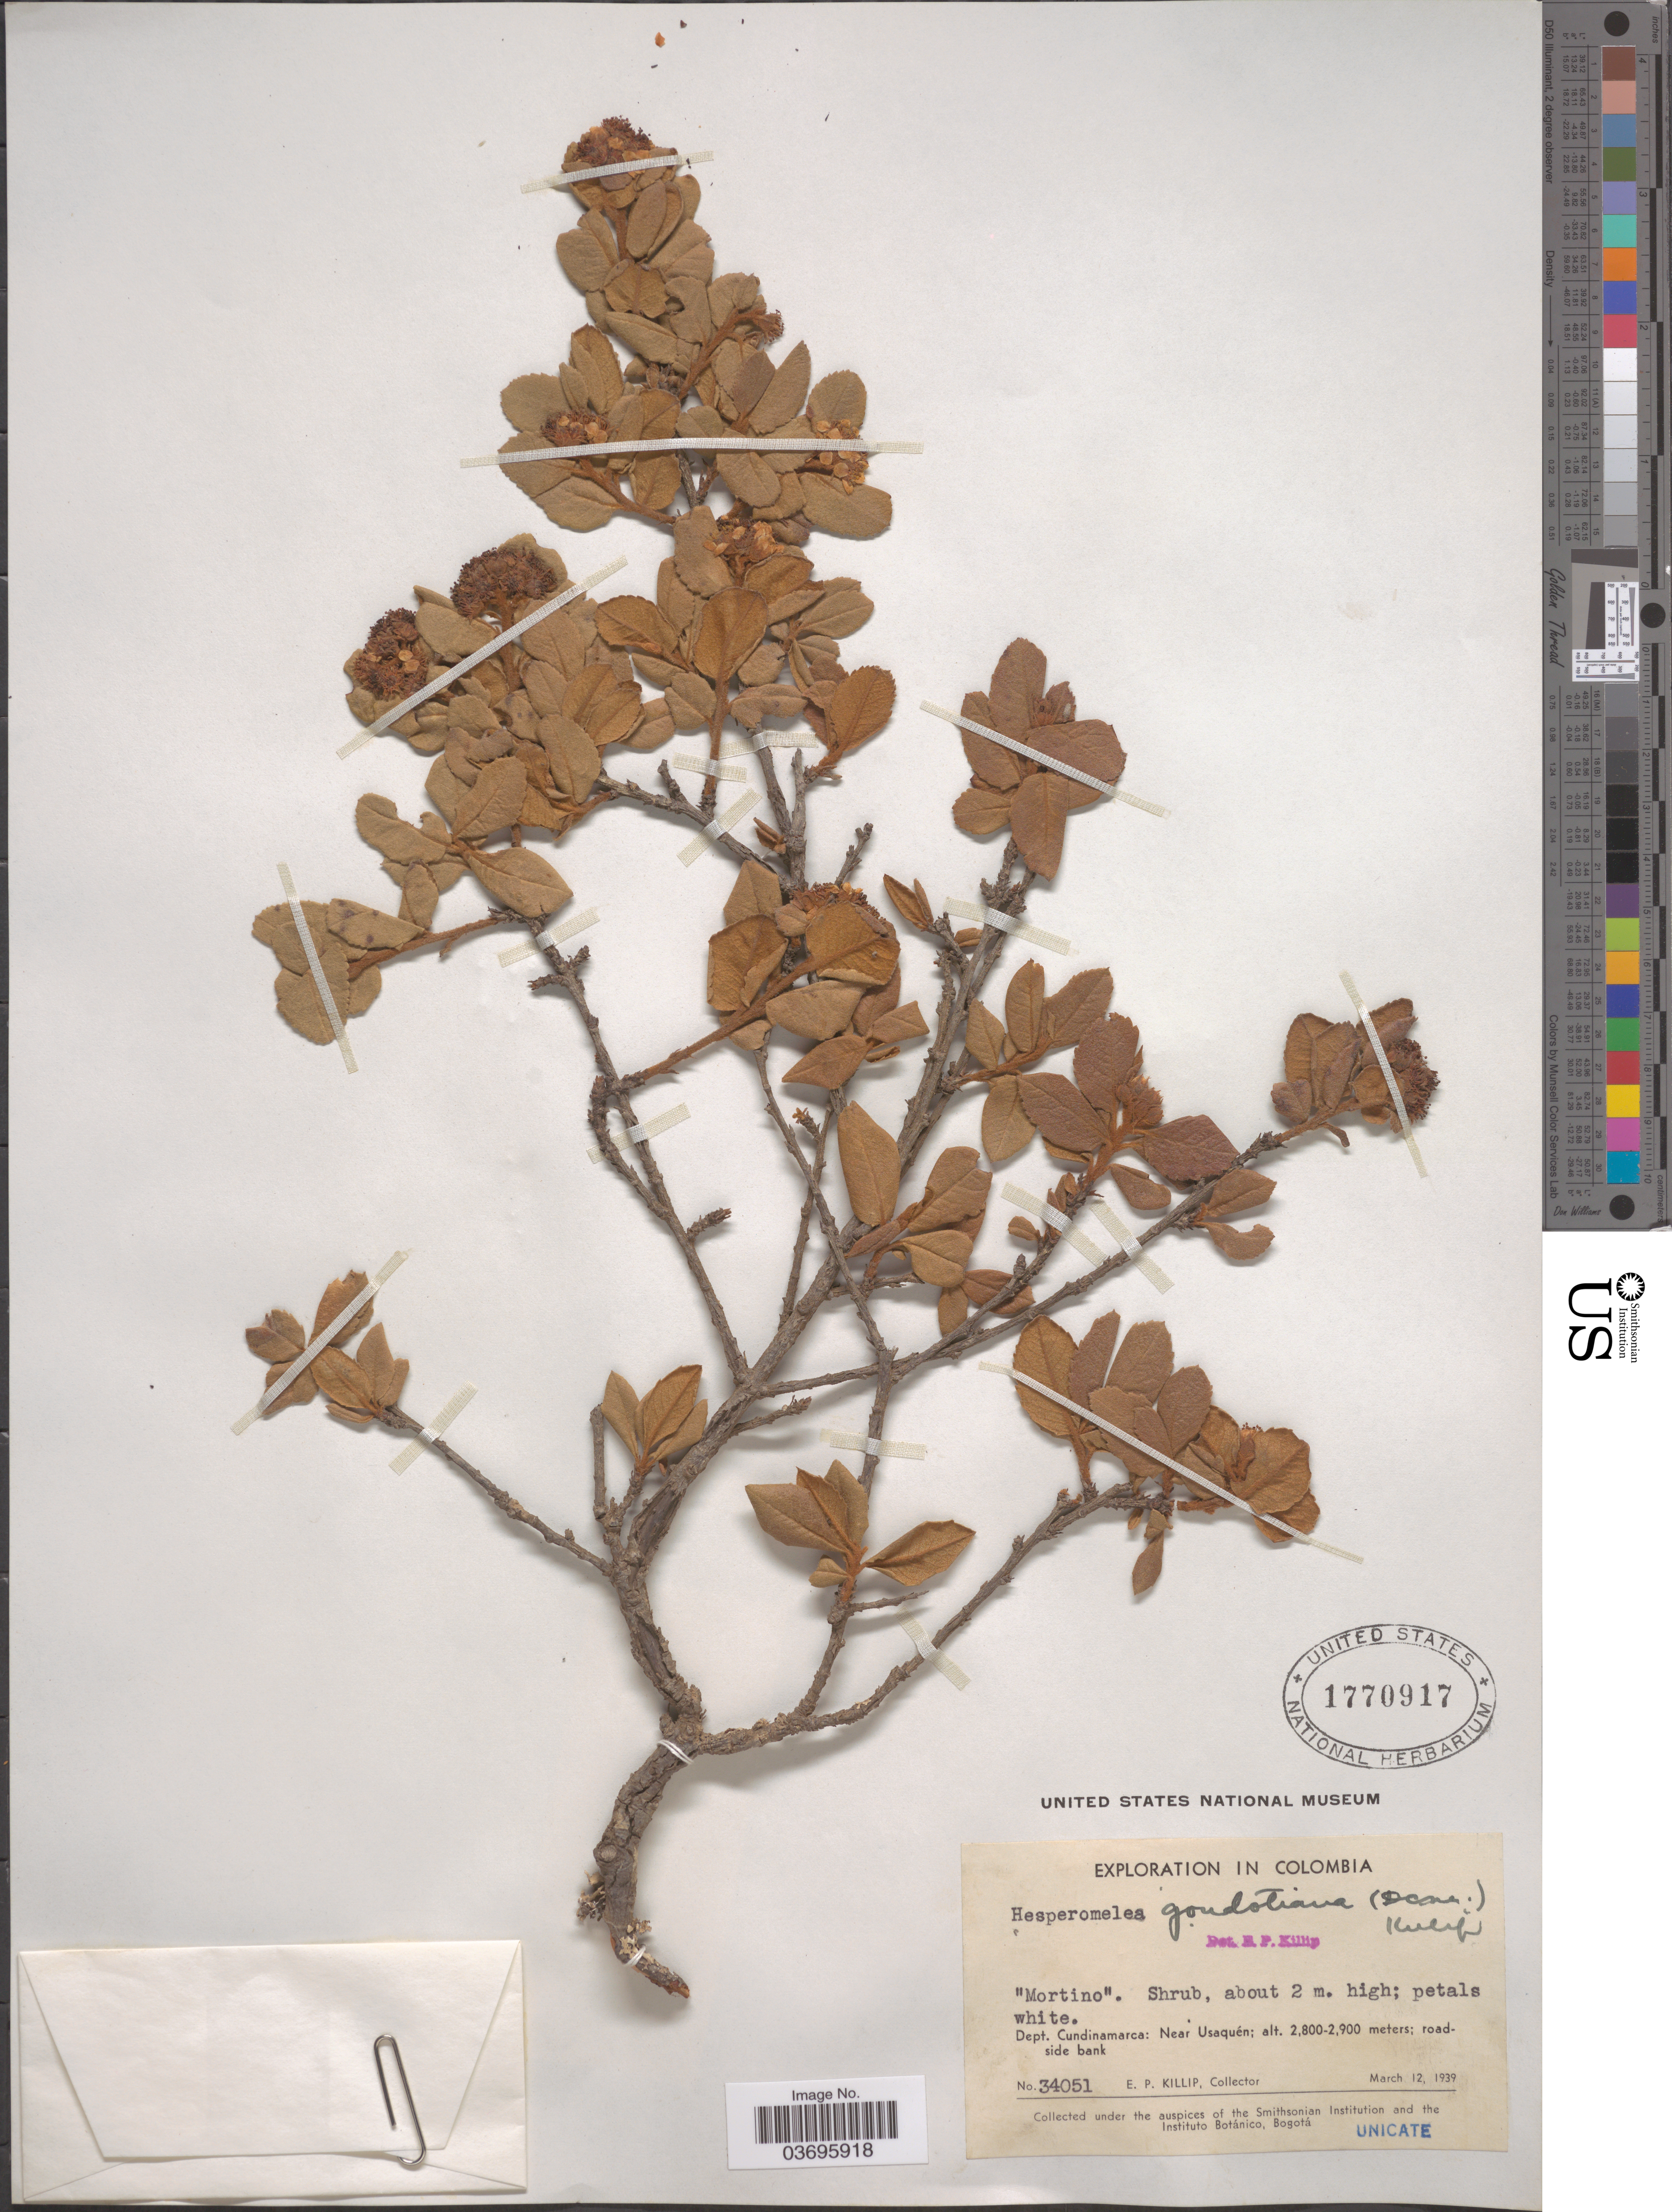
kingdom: Plantae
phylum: Tracheophyta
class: Magnoliopsida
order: Rosales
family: Rosaceae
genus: Hesperomeles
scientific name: Hesperomeles goudotiana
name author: Killip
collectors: E. P. Killip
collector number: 34051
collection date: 1939-03-12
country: Colombia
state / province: Cundinamarca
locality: Dept. Cundinamarca: Near Usaquén.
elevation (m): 2800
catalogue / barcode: US 1770917